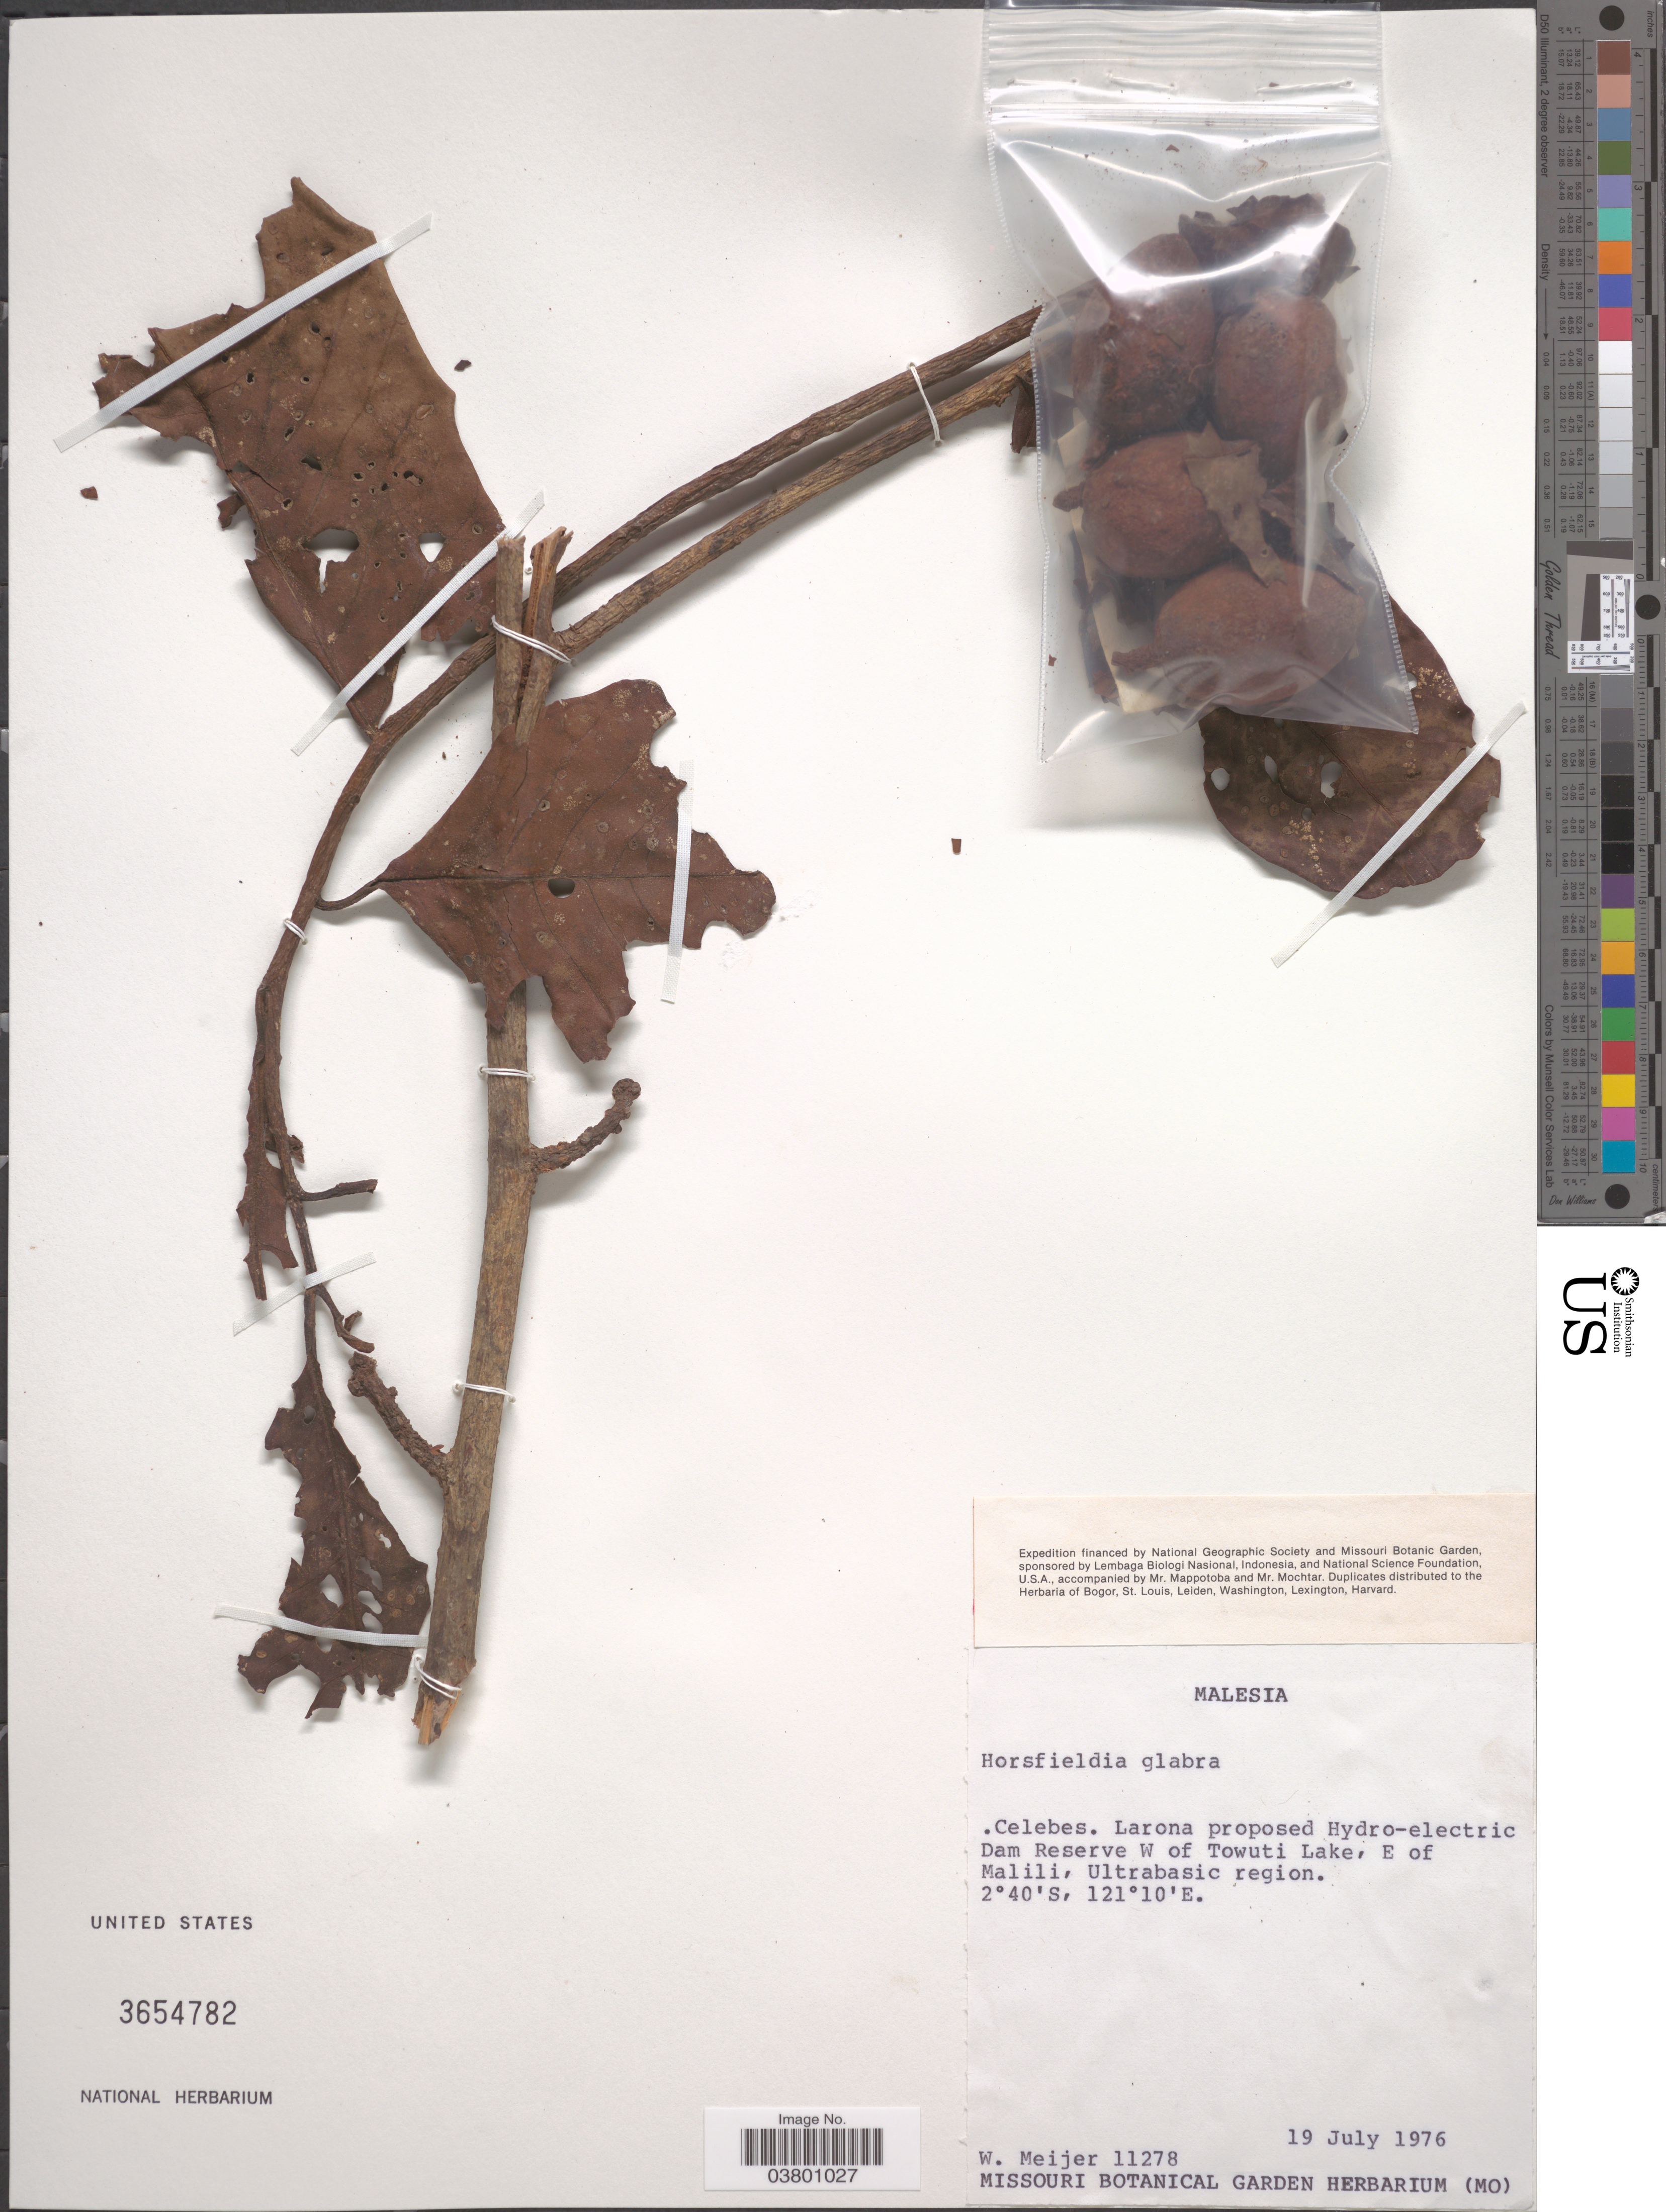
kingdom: Plantae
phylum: Tracheophyta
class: Magnoliopsida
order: Magnoliales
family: Myristicaceae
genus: Horsfieldia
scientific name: Horsfieldia glabra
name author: (Blume) Warb.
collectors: W. Meijer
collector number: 11278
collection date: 1976-07-19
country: Malaysia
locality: Malesia. Celebes. Larona proposed Hydro-electric Dam Reserve W of Towuti Lake, E of Malili, Ultrabasic region.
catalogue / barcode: US 3654782